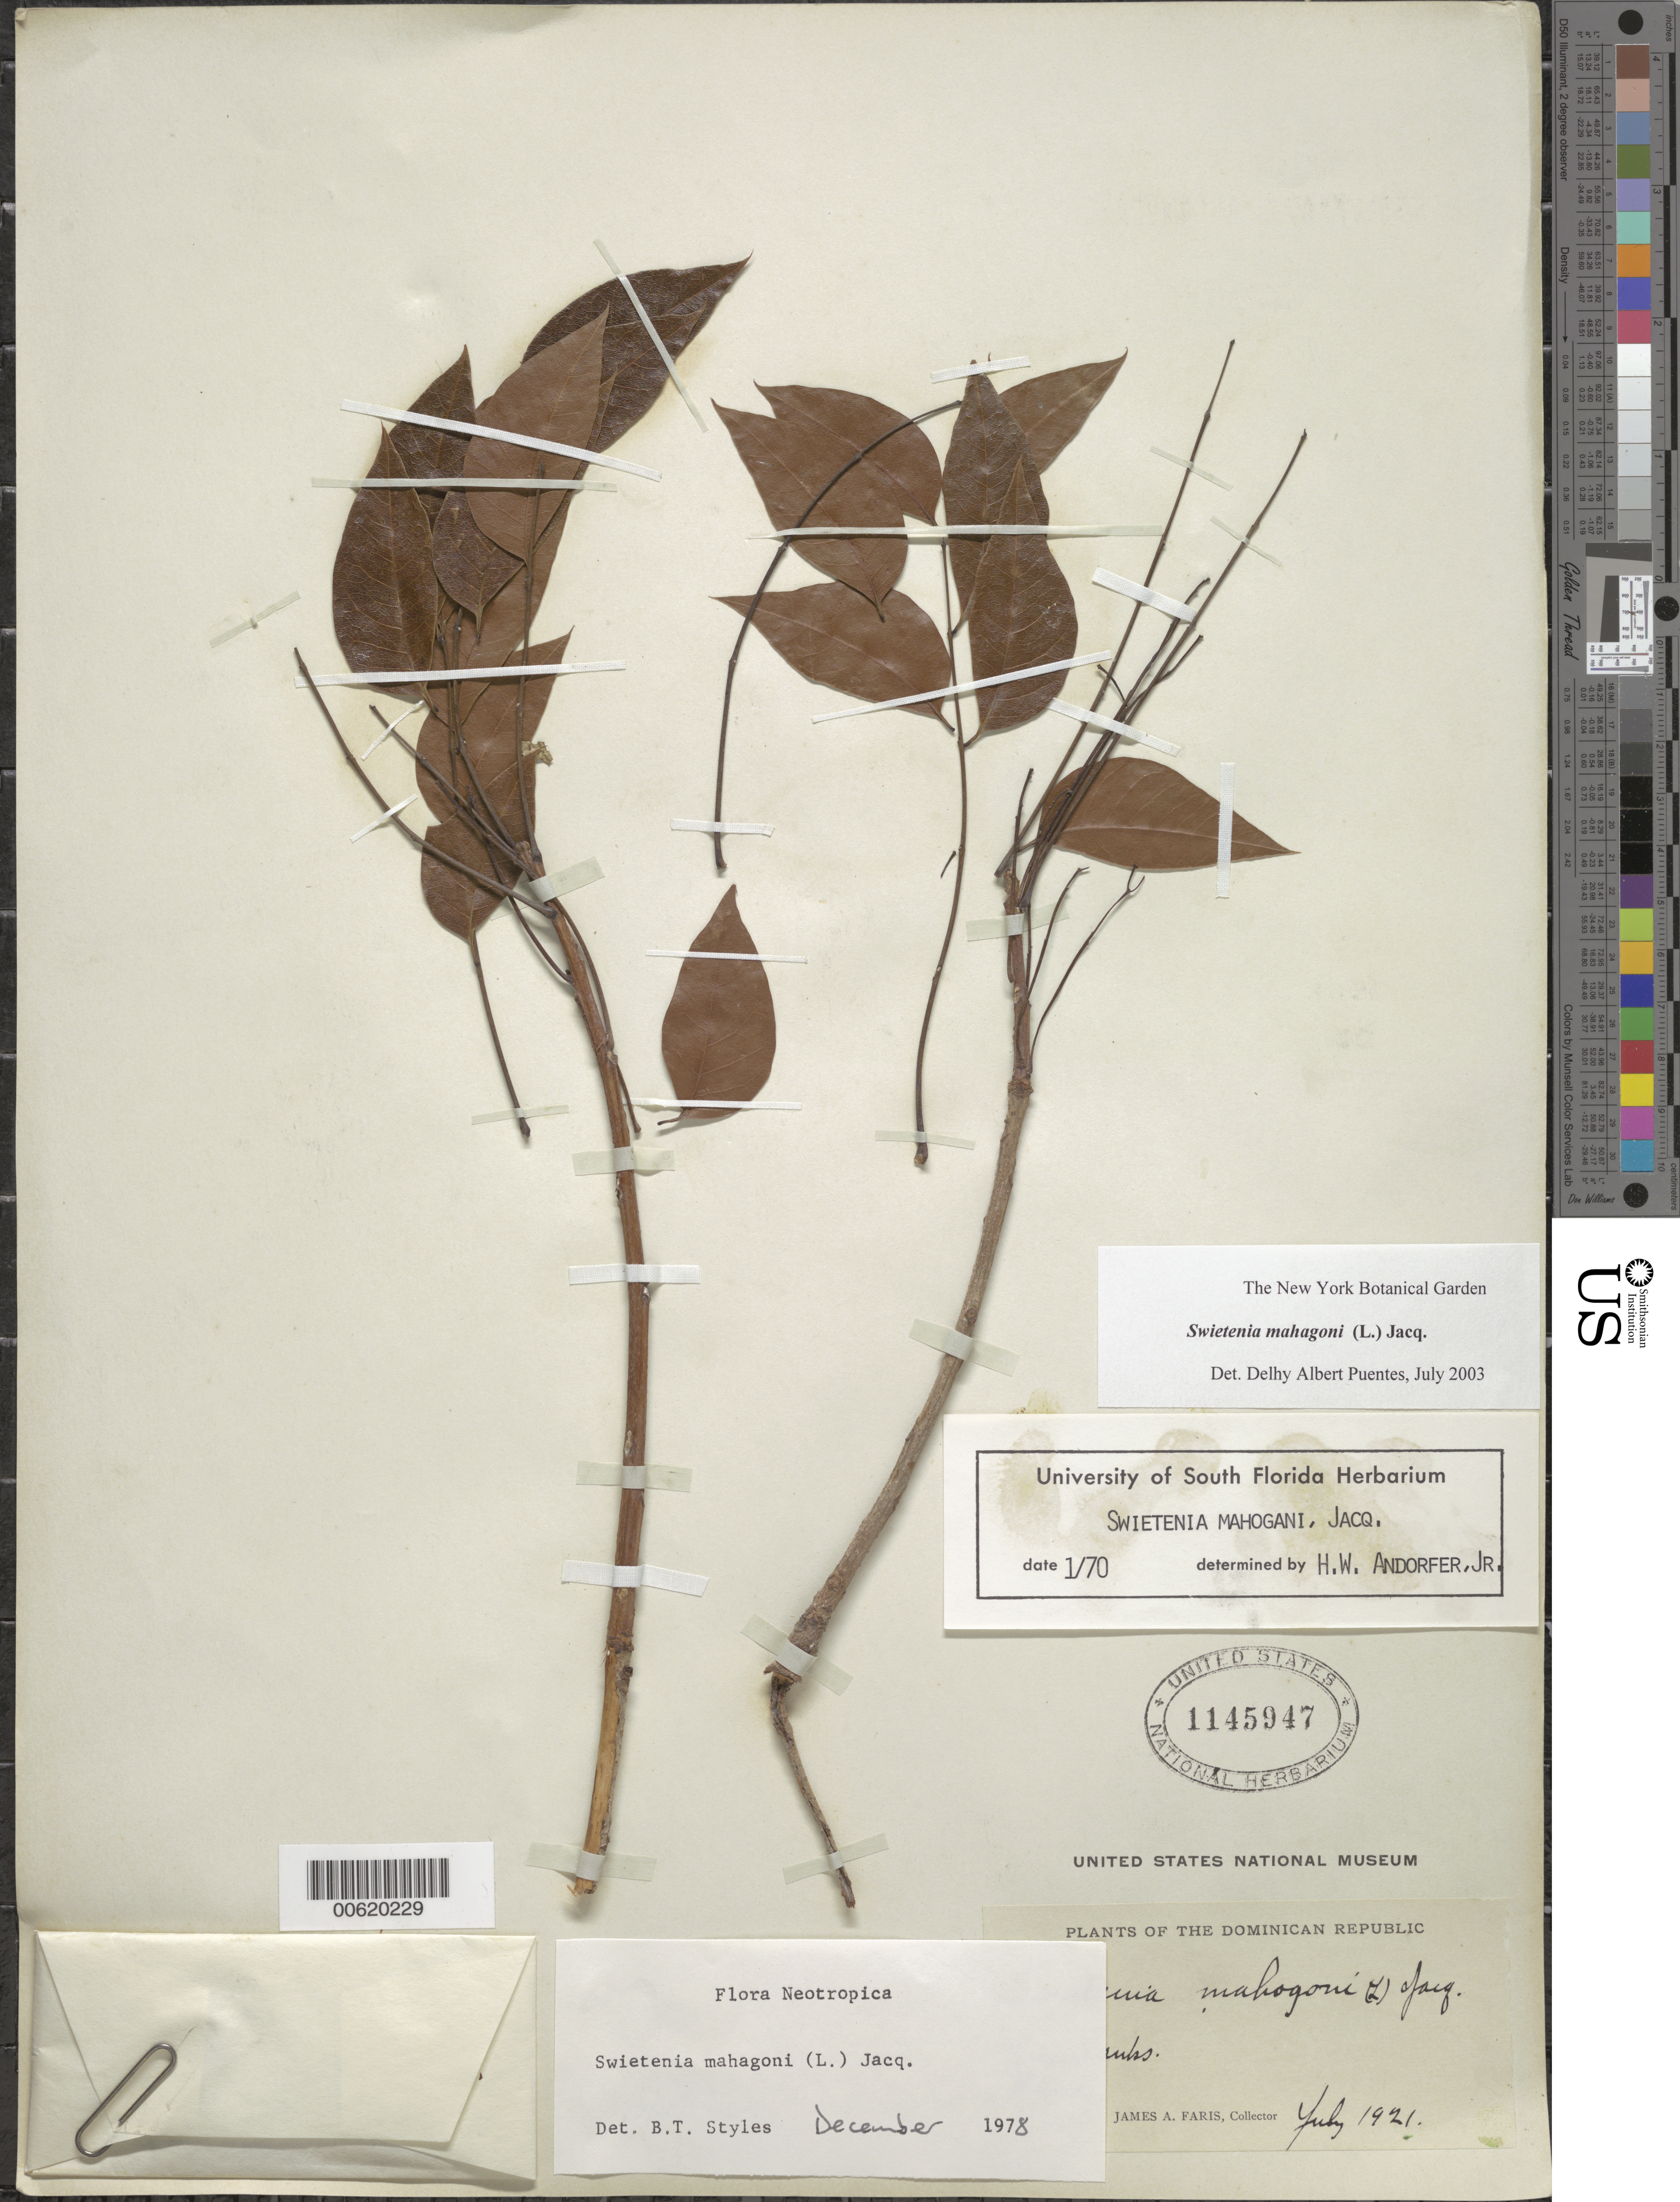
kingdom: Plantae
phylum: Tracheophyta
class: Magnoliopsida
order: Sapindales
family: Meliaceae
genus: Swietenia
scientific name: Swietenia mahagoni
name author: (L.) Jacq.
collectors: J. Faris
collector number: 409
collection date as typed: Jul 1921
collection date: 1921-07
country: Dominican Republic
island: Hispaniola Island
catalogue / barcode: US 1145947